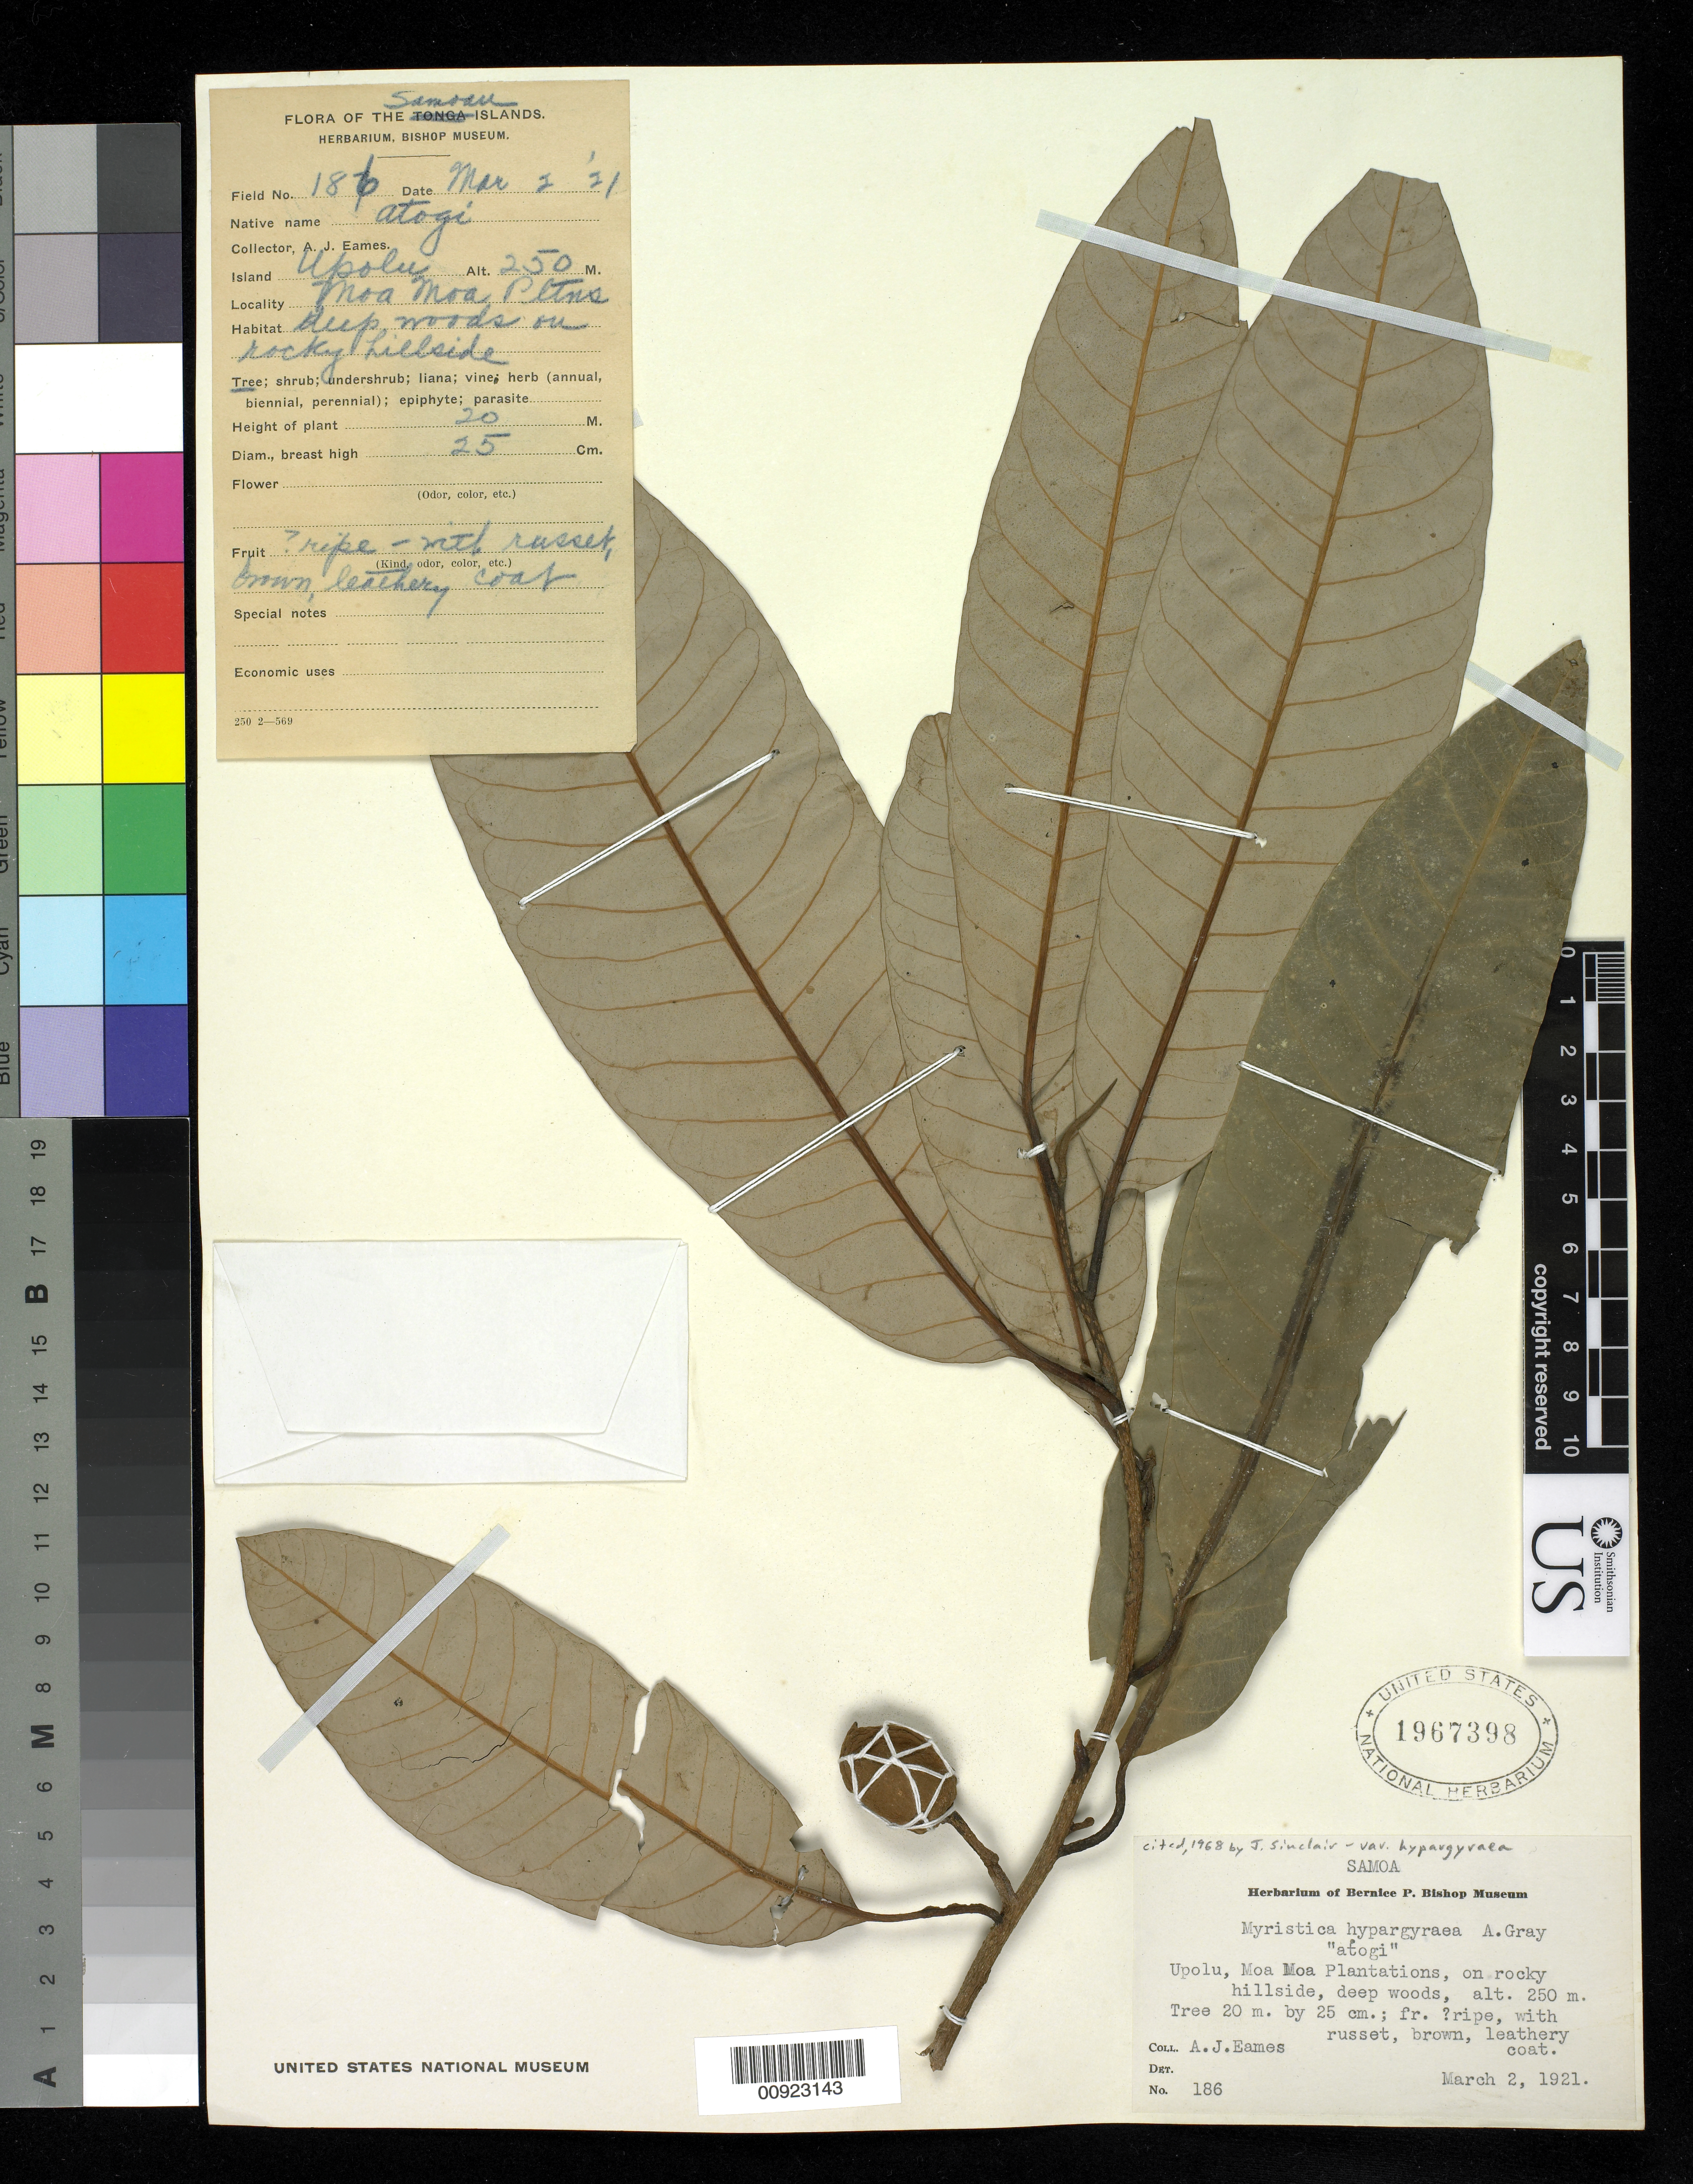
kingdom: Plantae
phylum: Tracheophyta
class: Magnoliopsida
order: Magnoliales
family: Myristicaceae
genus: Myristica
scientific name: Myristica hypargyraea subsp. hypargyraea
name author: A. Gray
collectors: A. J. Eames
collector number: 186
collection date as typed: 02 Mar 1921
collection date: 1921-03-02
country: Samoa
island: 'Upolu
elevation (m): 250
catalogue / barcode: US 1967398